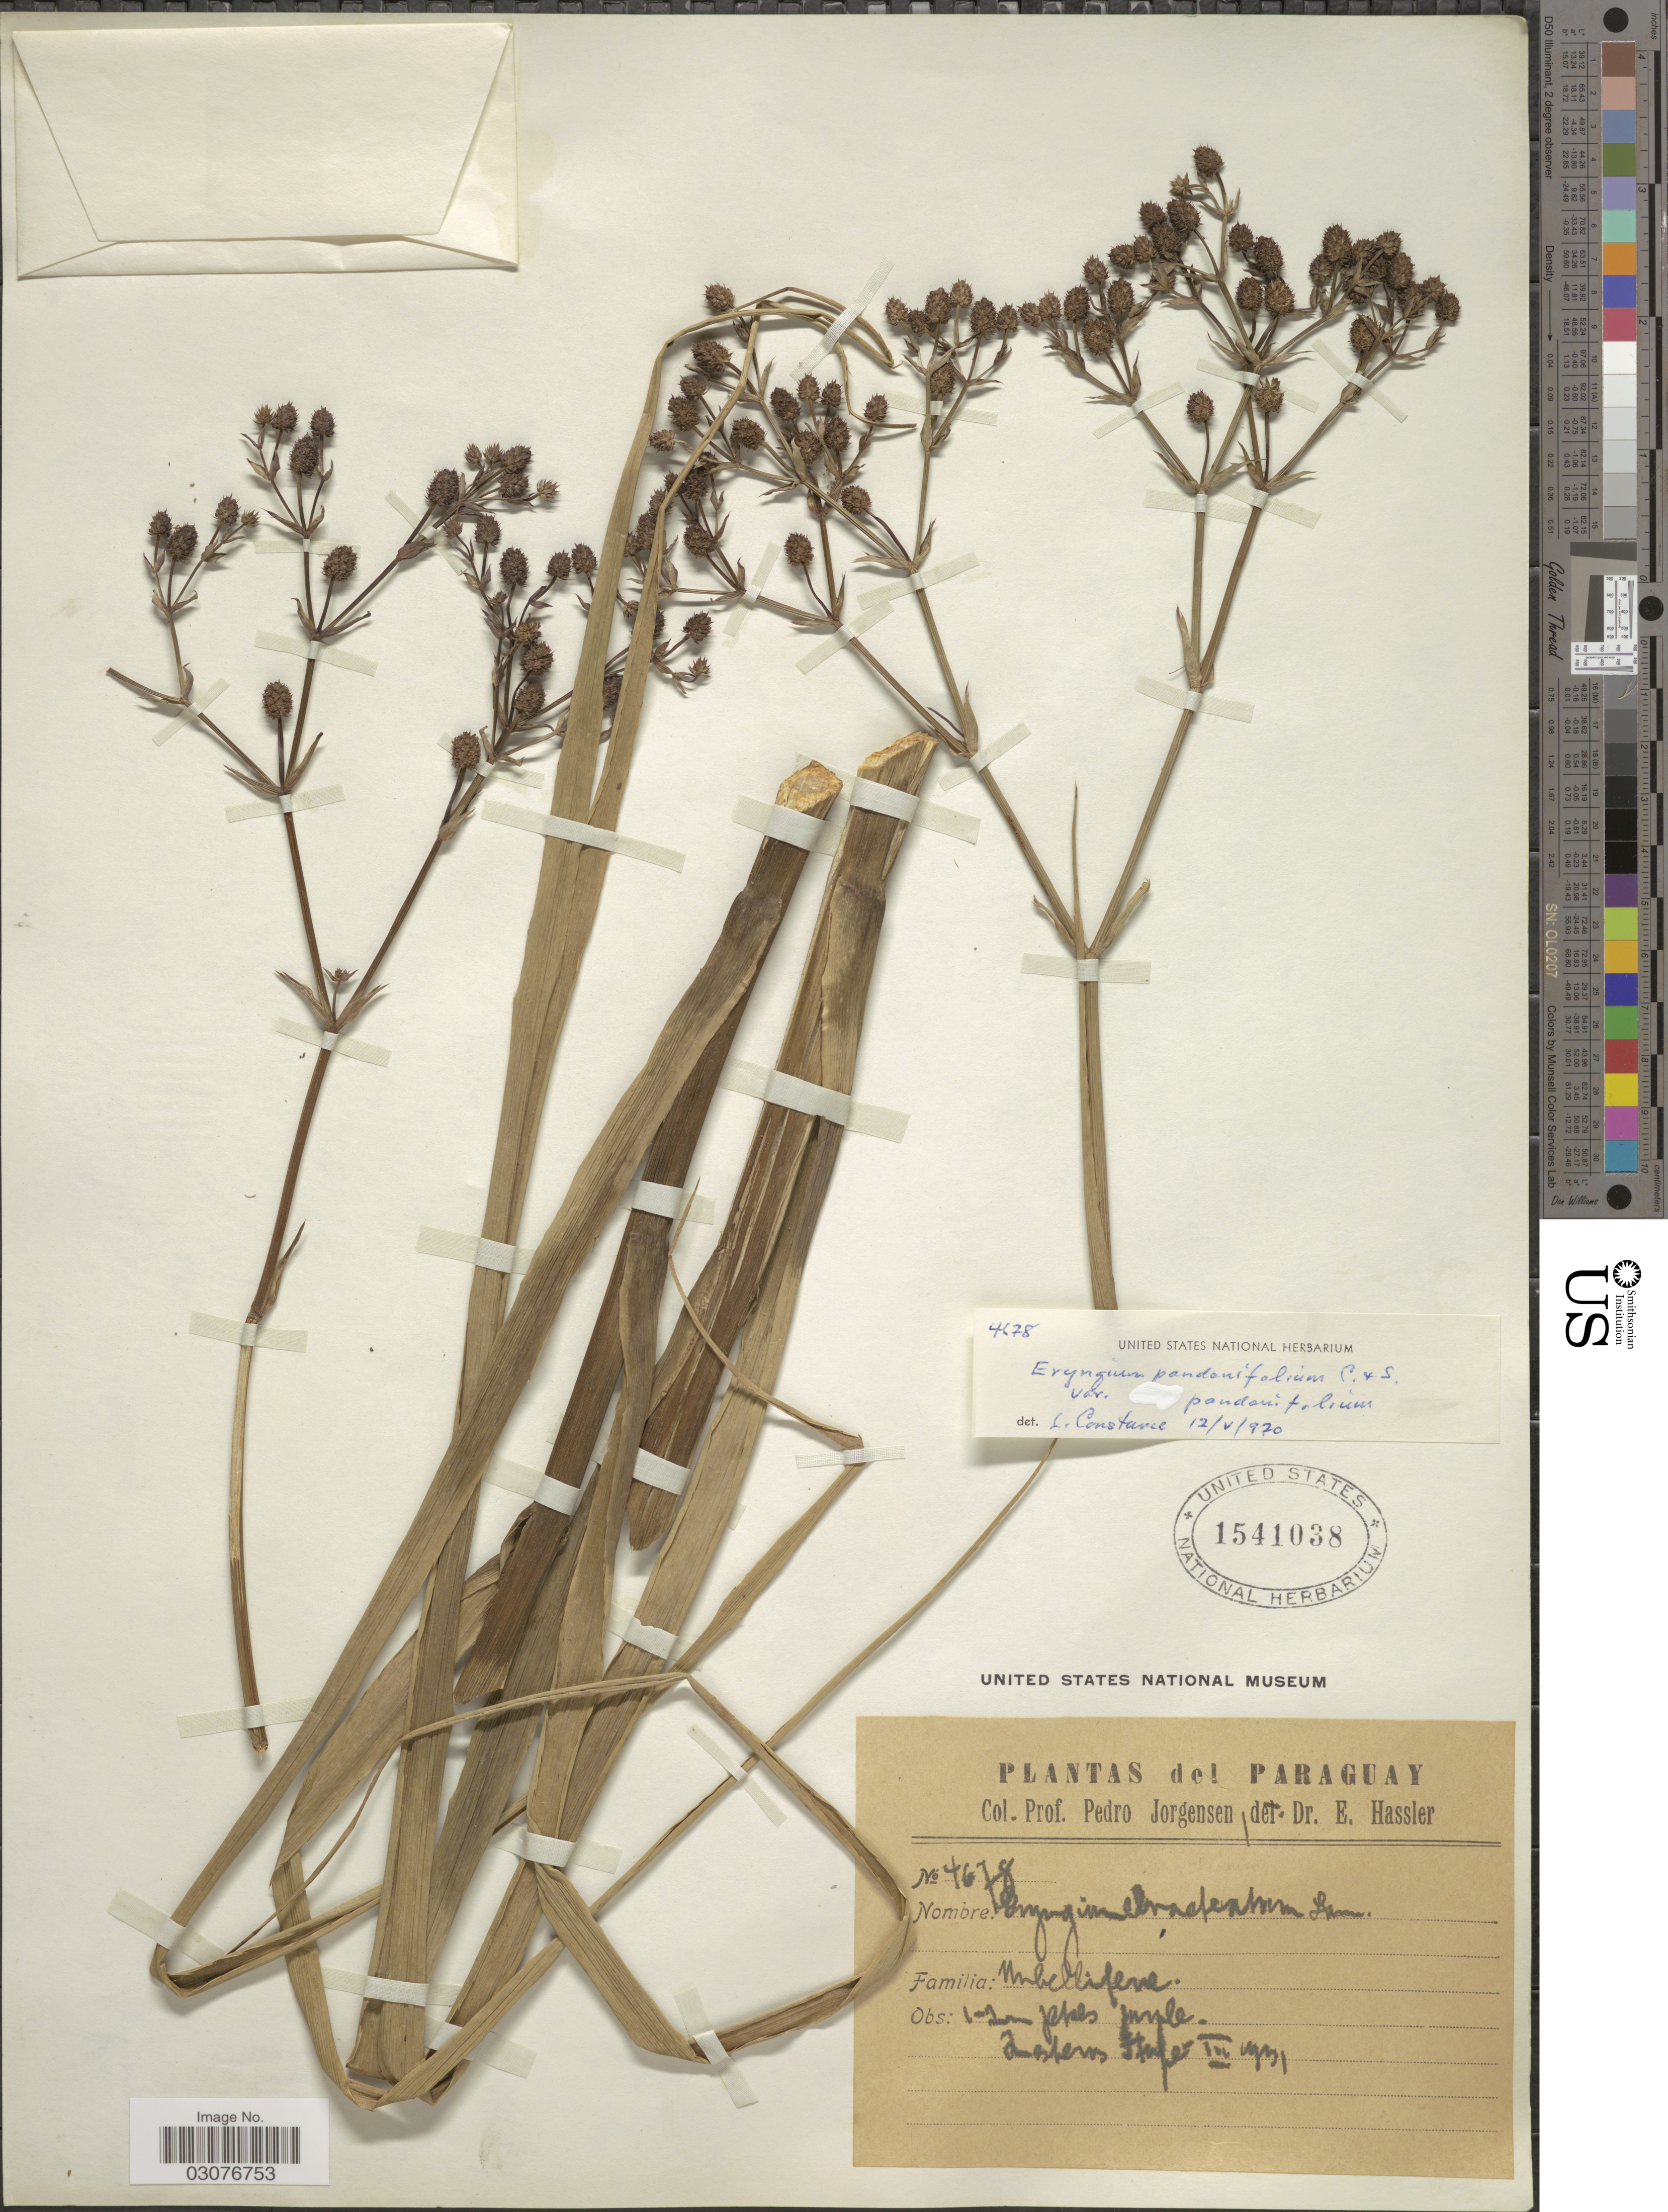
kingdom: Plantae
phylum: Tracheophyta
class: Magnoliopsida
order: Apiales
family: Apiaceae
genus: Eryngium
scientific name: Eryngium pandanifolium var. pandanifolium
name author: Cham. & Schltdl.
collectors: P. Jörgensen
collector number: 4678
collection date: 1931-03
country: Paraguay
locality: Itape.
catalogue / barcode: US 1541038